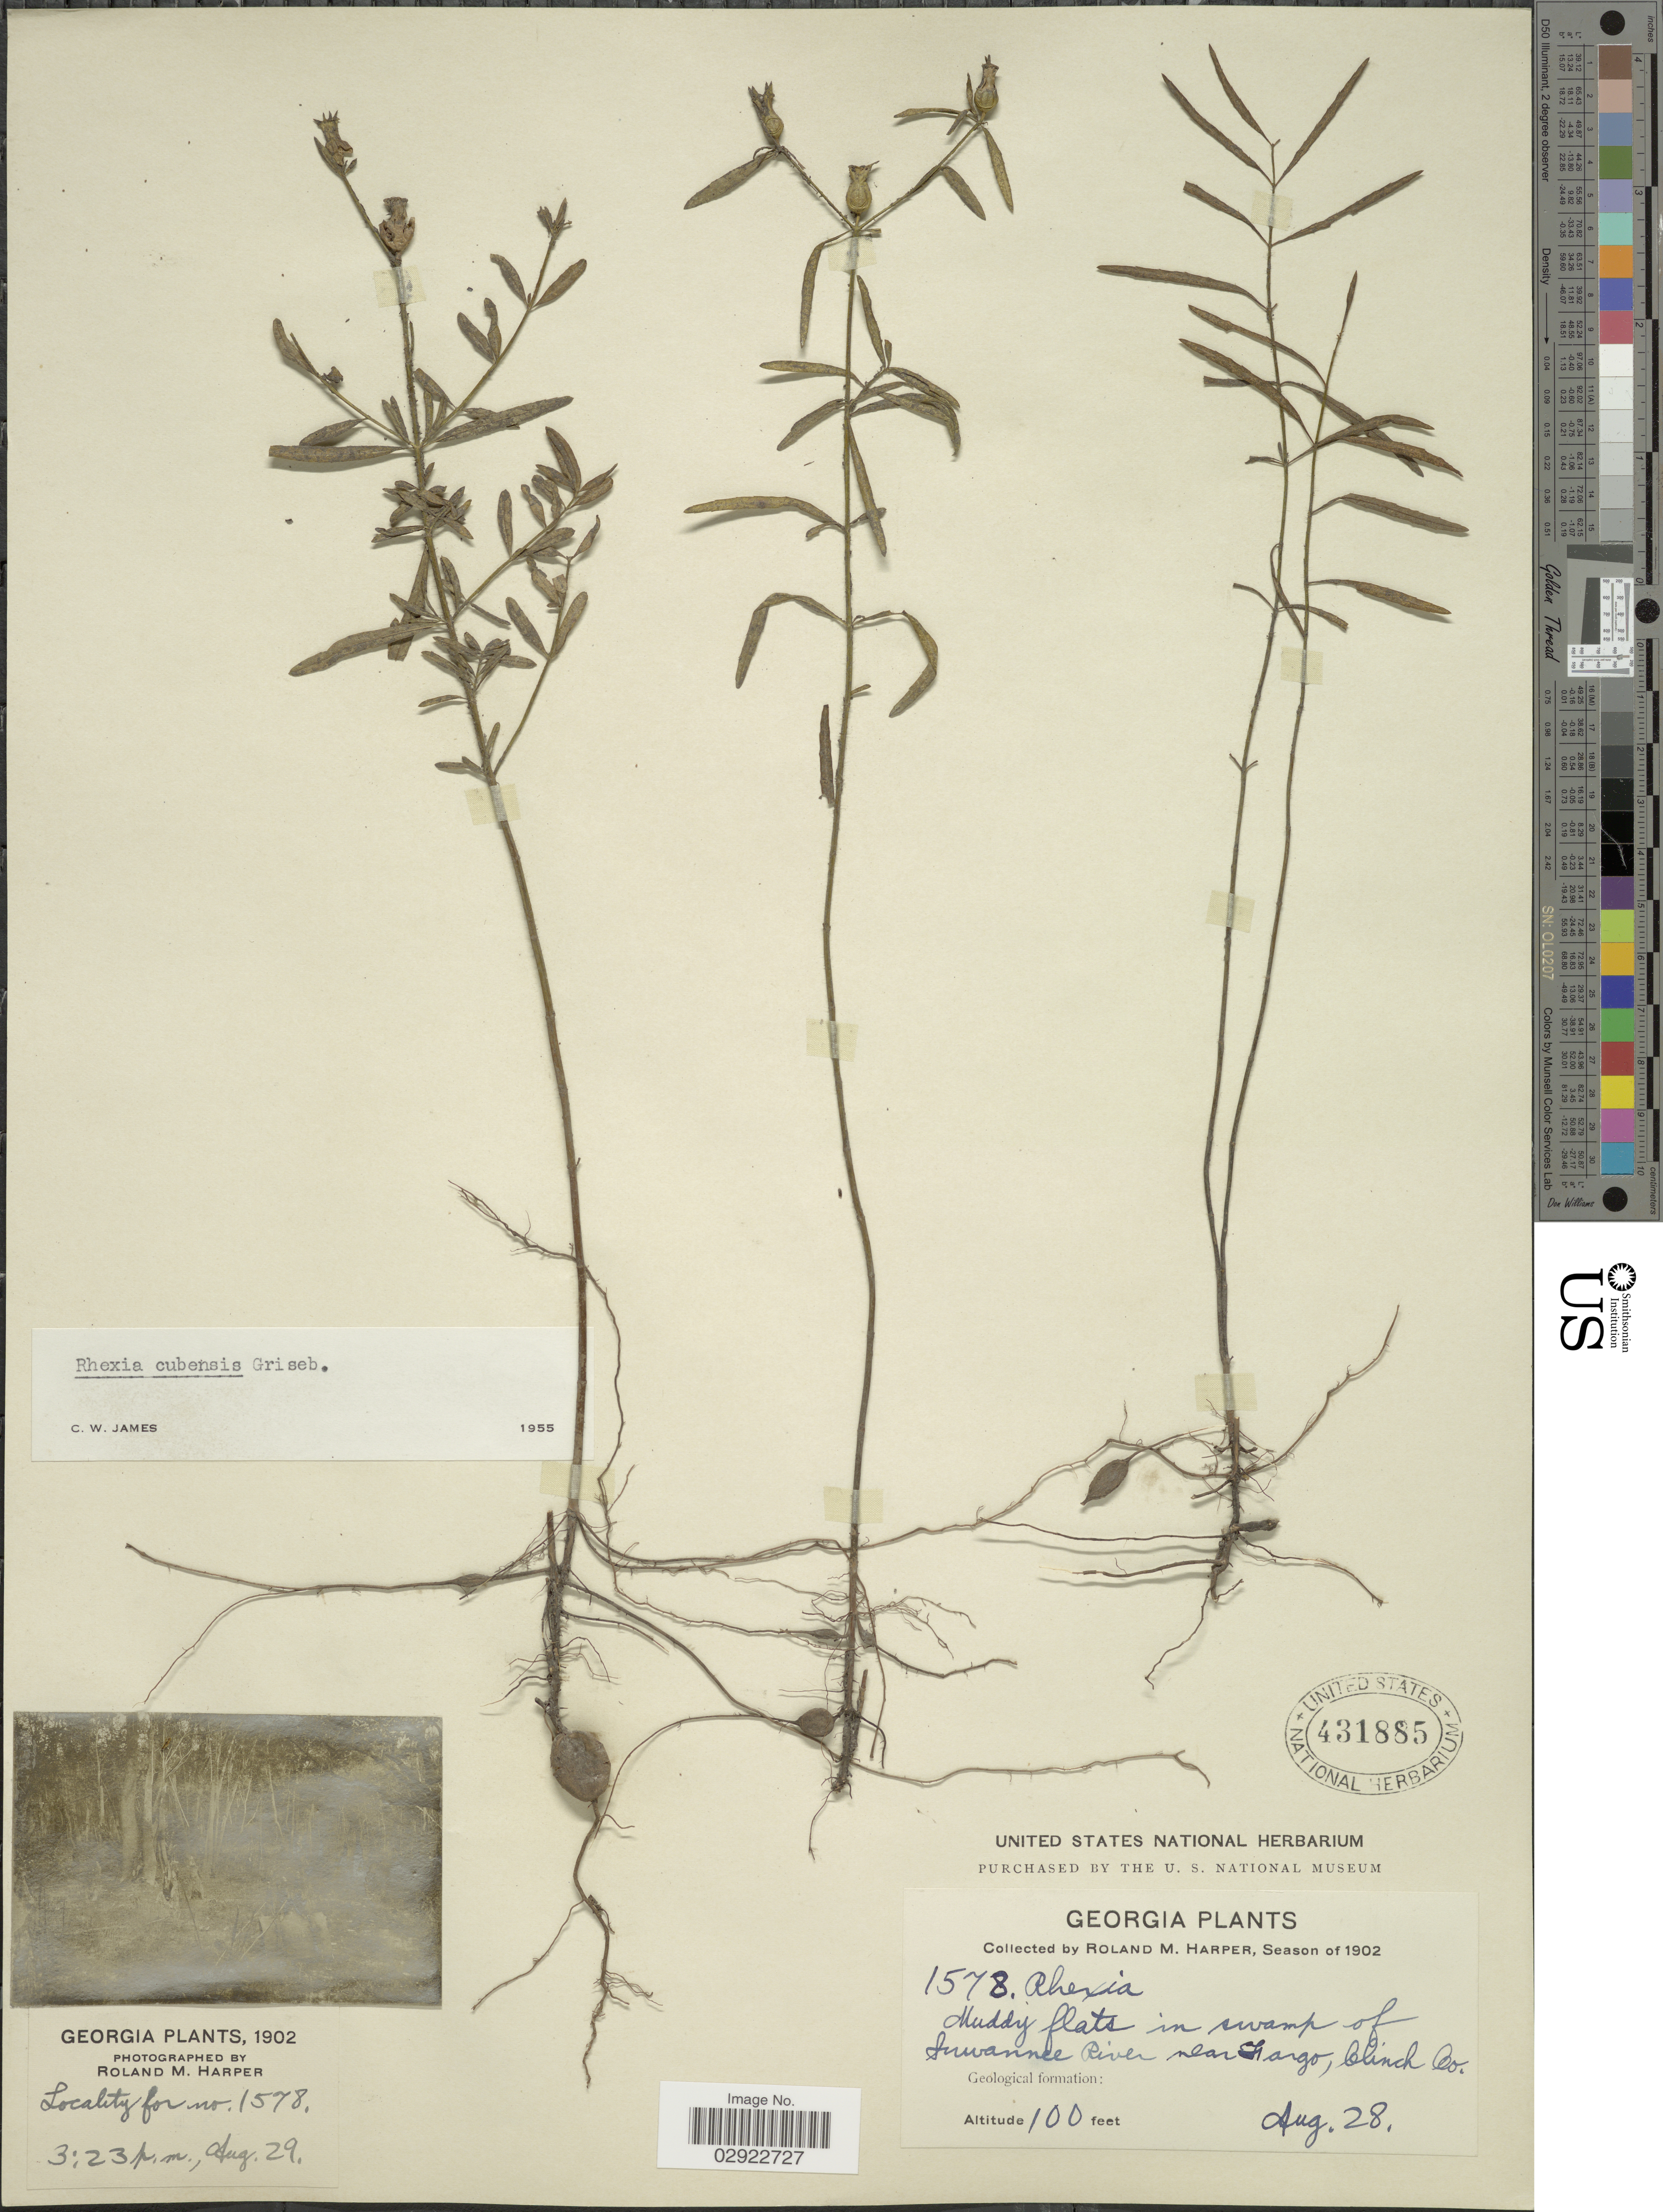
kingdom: Plantae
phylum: Tracheophyta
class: Magnoliopsida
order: Myrtales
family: Melastomataceae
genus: Rhexia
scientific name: Rhexia cubensis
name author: Griseb.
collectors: R. M. Harper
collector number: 1578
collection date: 1902-08-28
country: United States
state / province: Georgia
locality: Muddy flats in swamp of Suwannee River near Fargo, Clinch Co.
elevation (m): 30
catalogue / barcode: US 431885